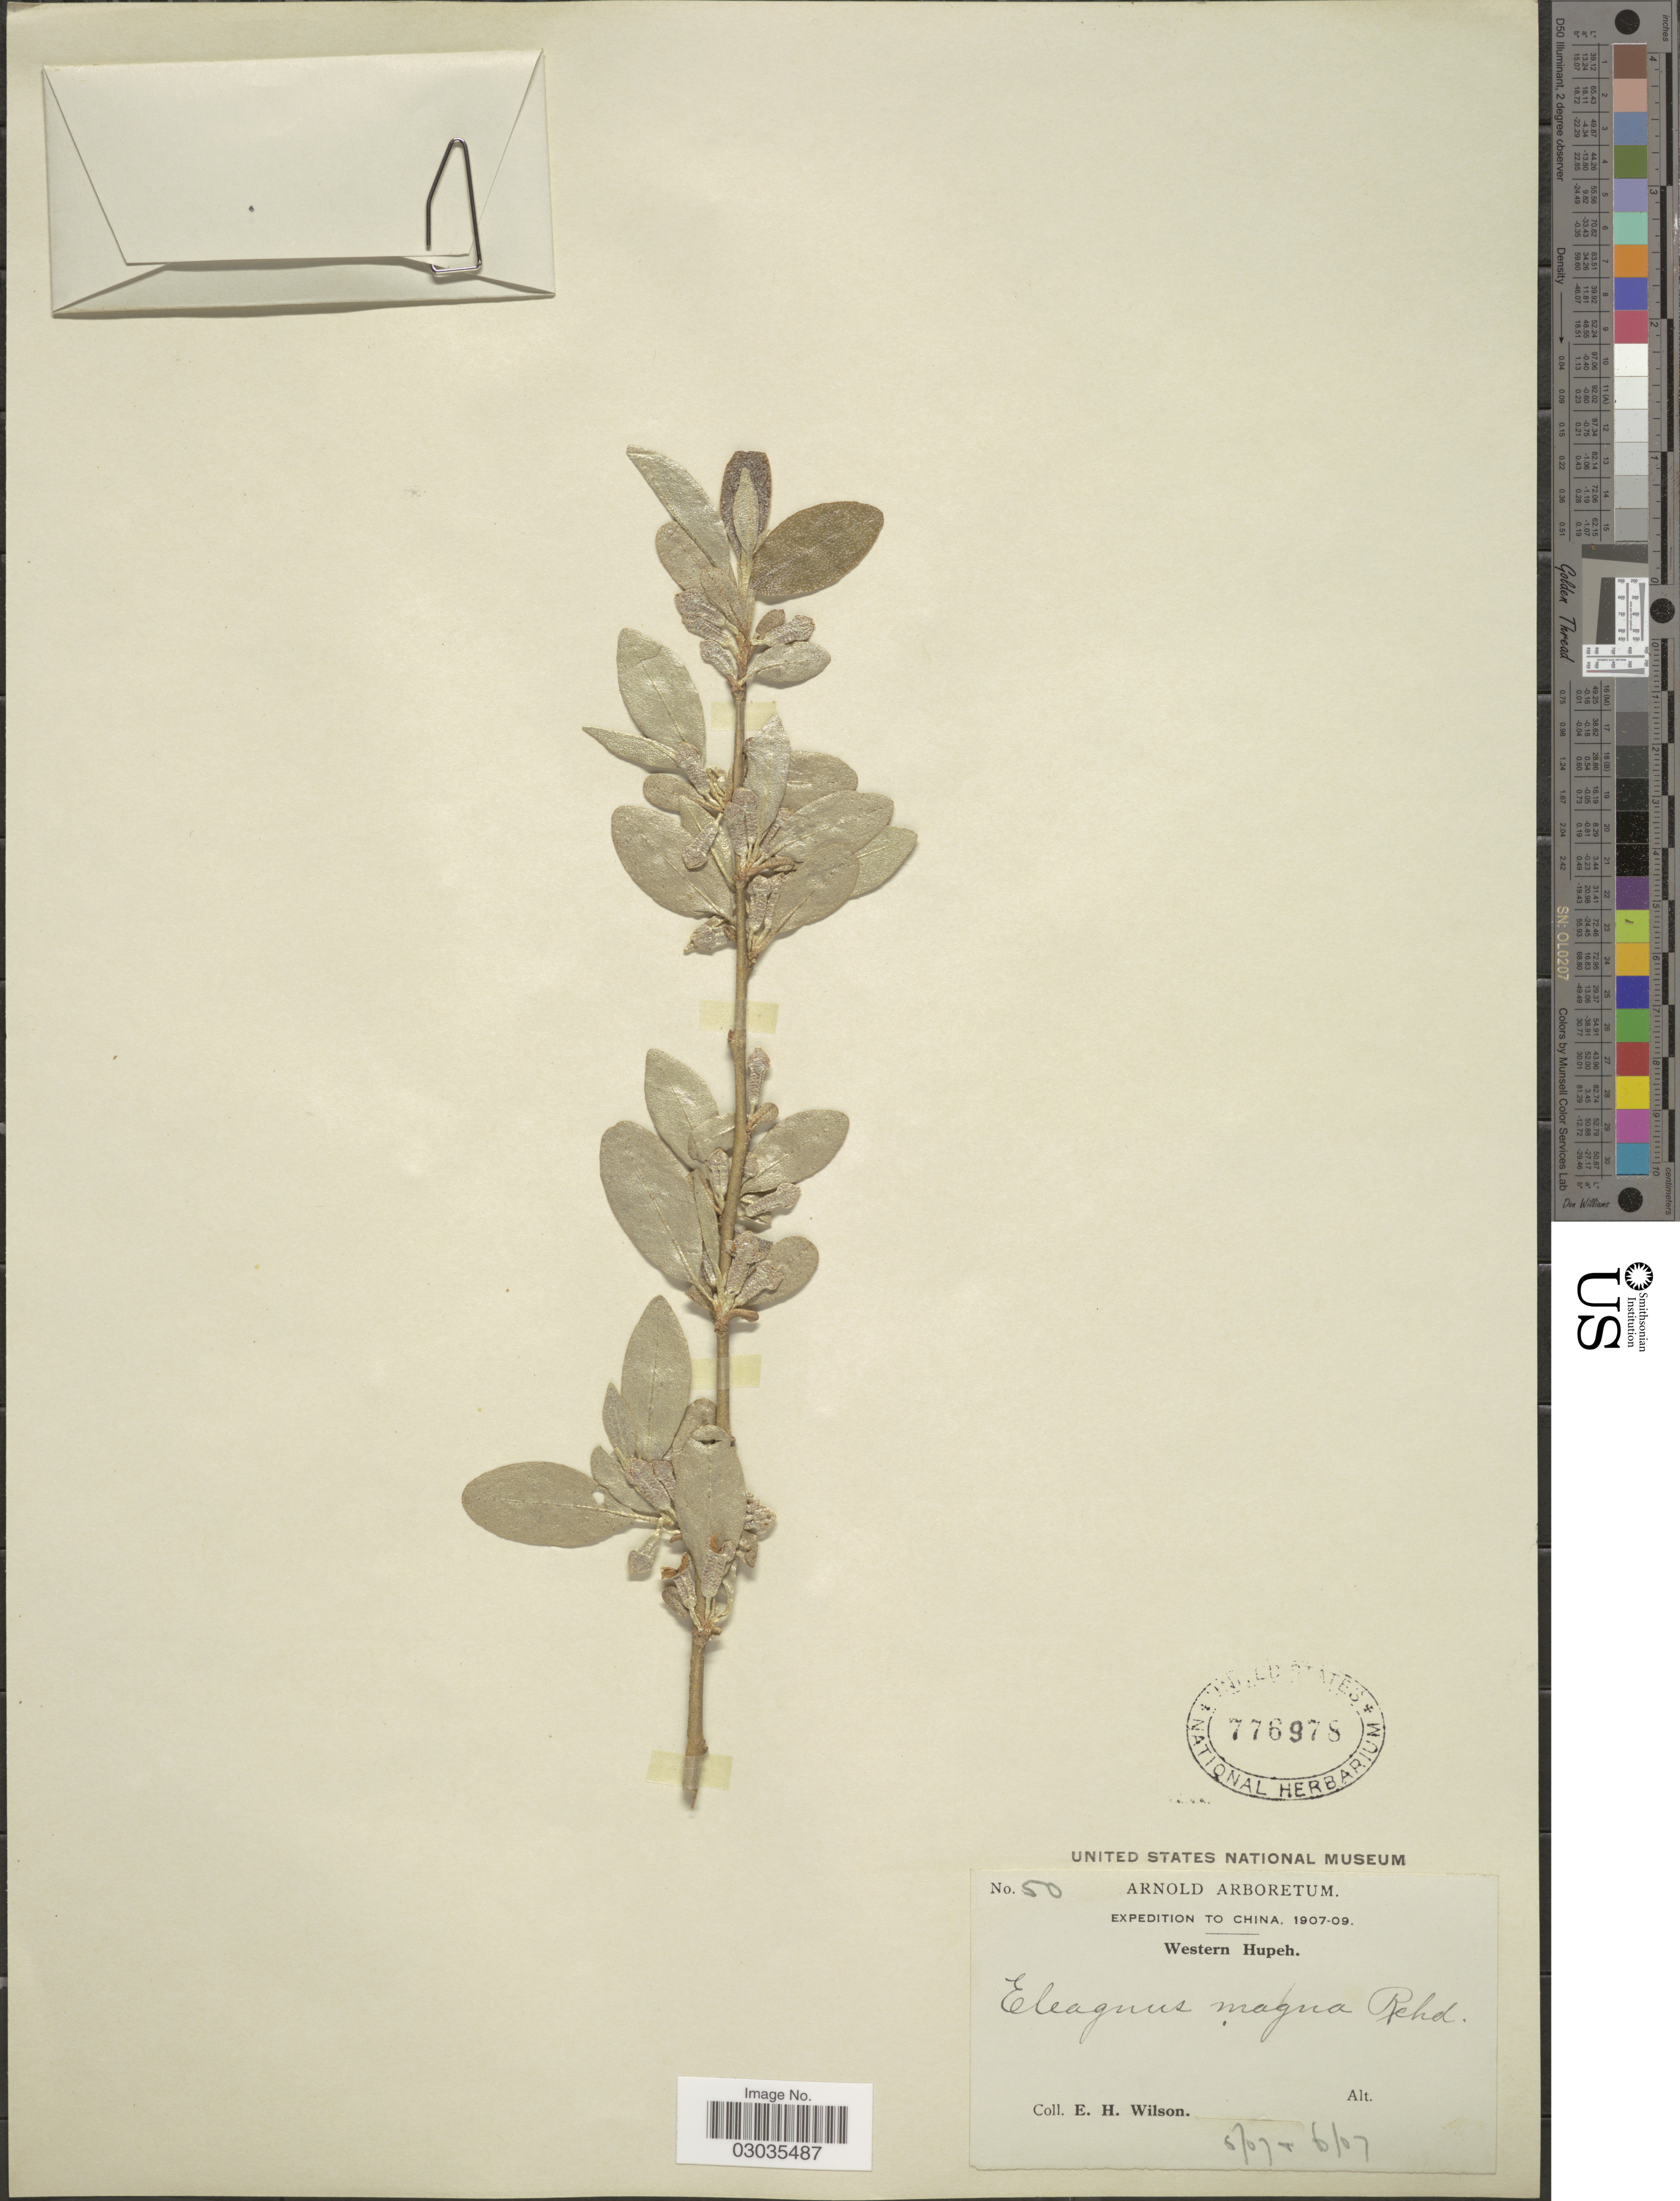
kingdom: Plantae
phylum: Tracheophyta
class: Magnoliopsida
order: Rosales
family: Elaeagnaceae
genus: Elaeagnus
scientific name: Elaeagnus magna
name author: Rehder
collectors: E. Wilson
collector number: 50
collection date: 1907-05/1907-06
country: China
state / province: Hubei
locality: Western Hupeh.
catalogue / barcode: US 776978